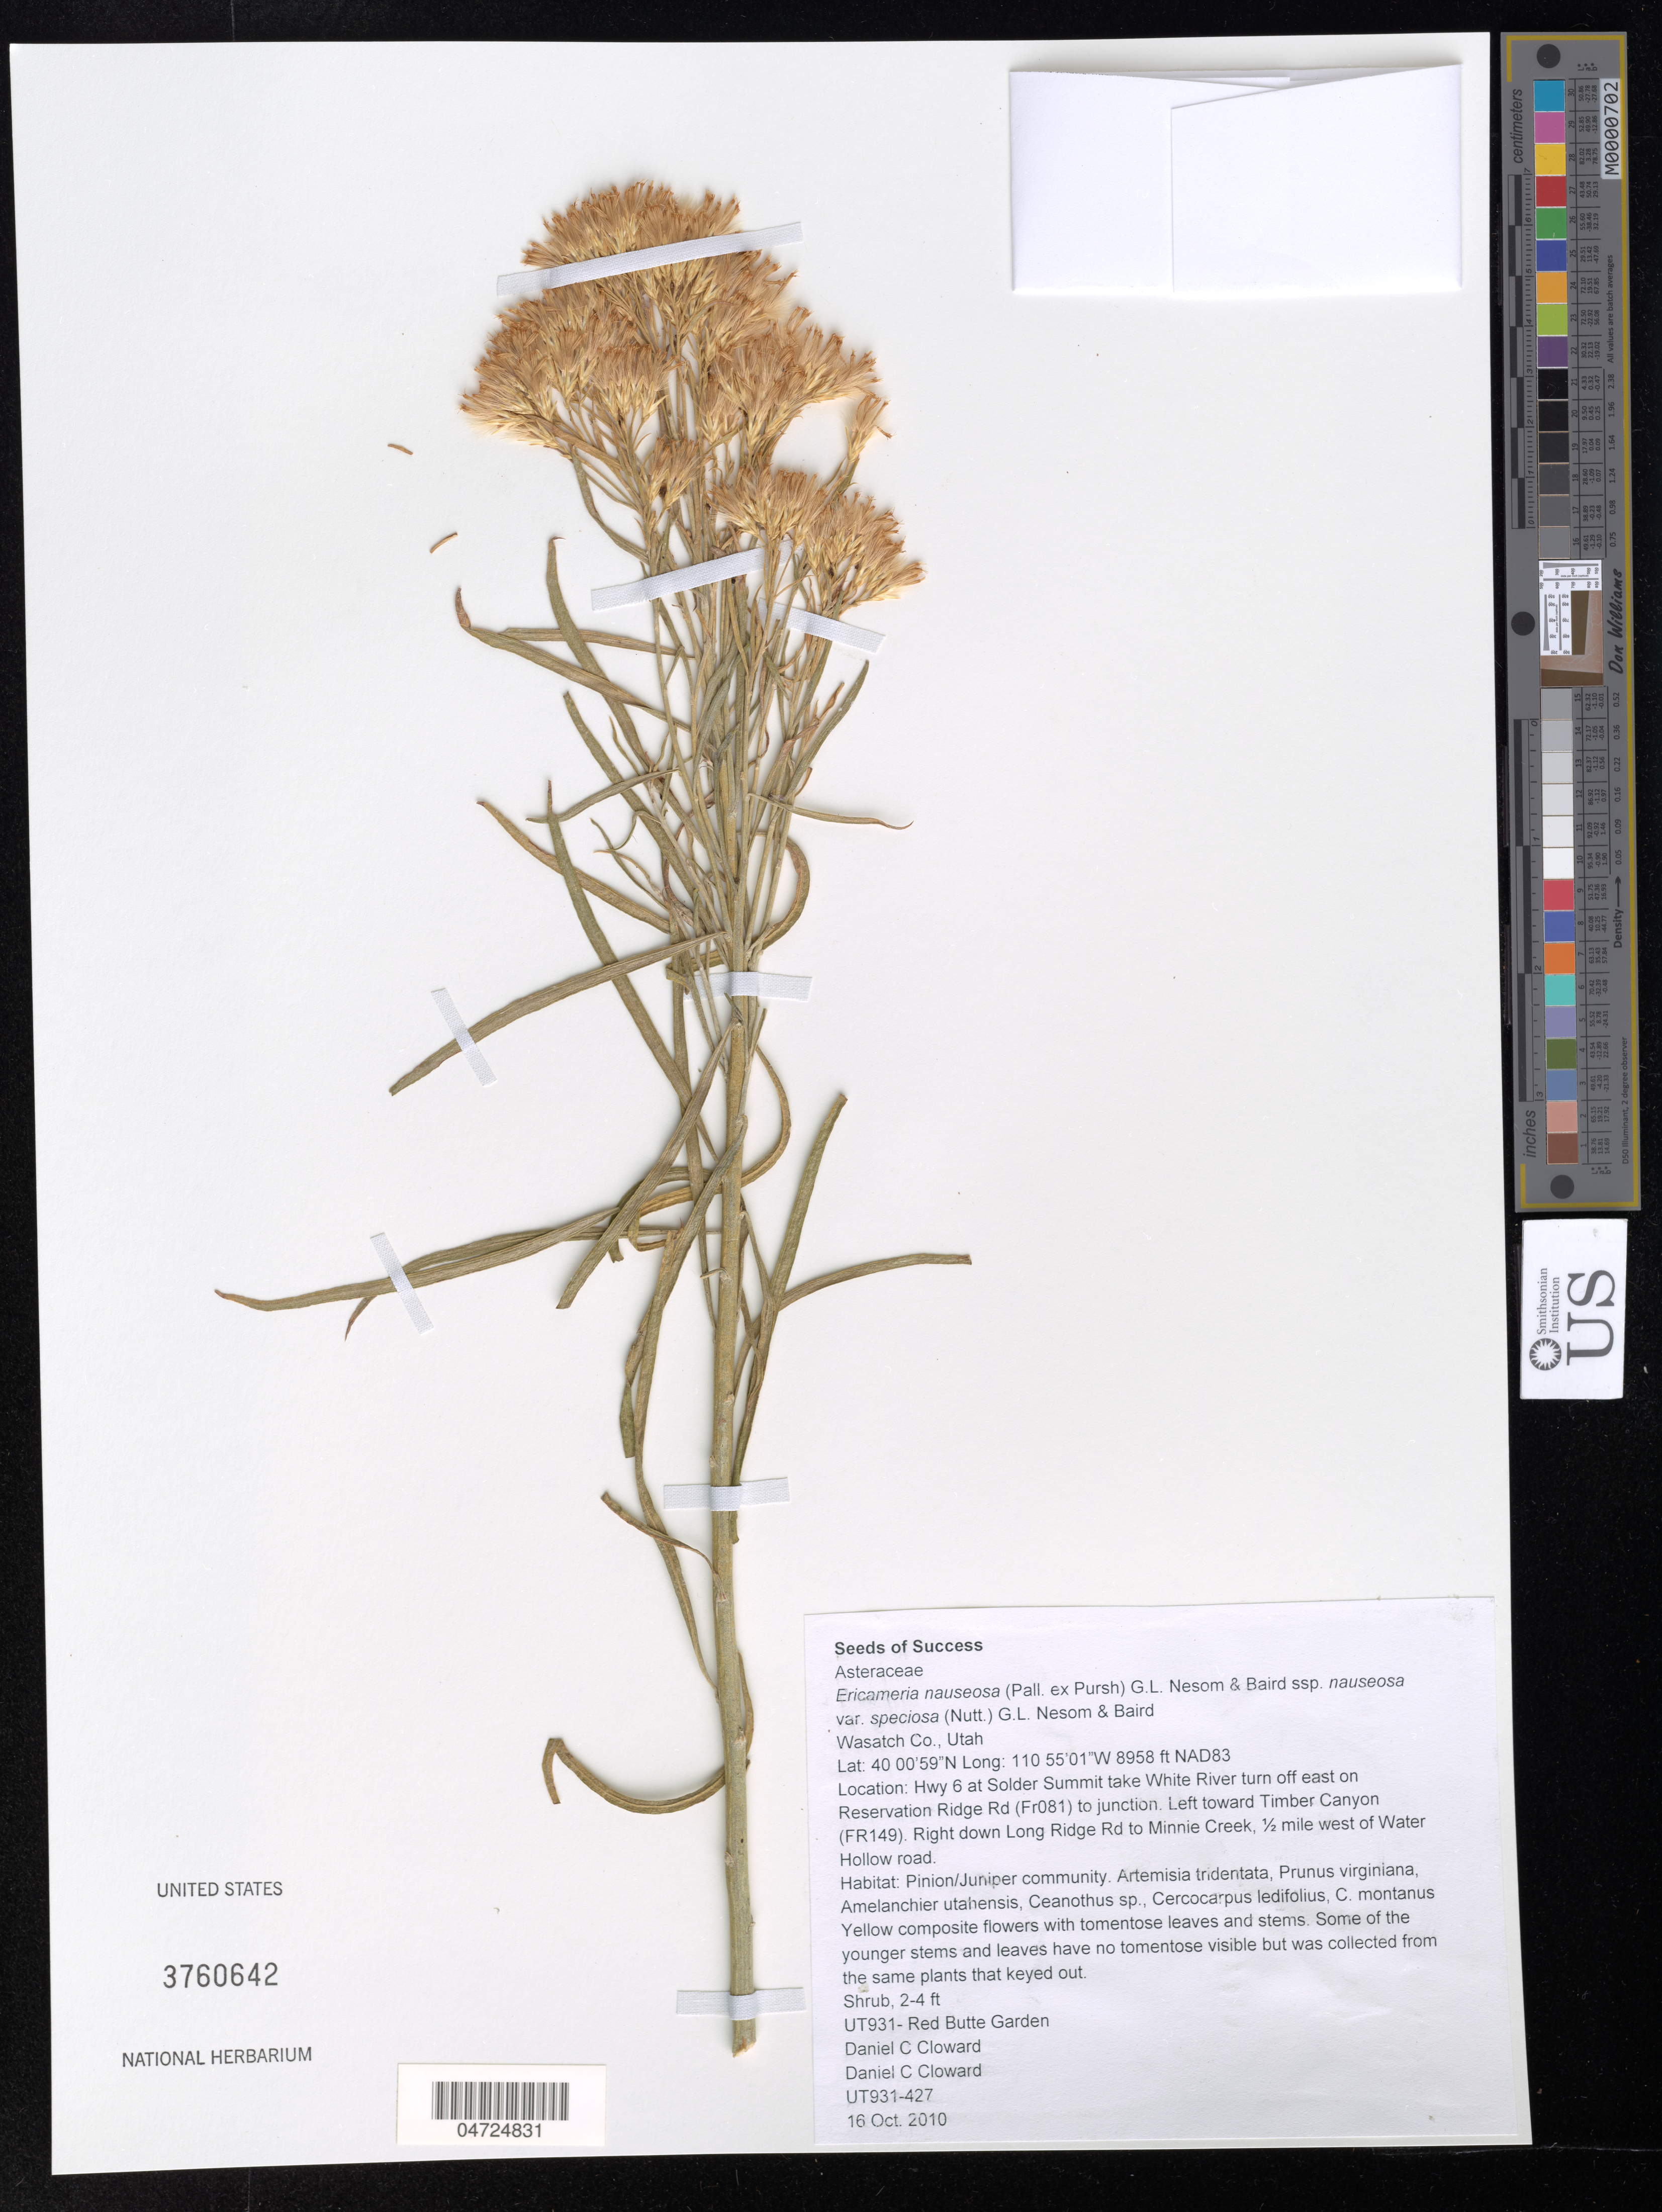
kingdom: Plantae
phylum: Tracheophyta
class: Magnoliopsida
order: Asterales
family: Asteraceae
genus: Ericameria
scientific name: Ericameria nauseosa var. nauseosa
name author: (Pall. ex Pursh) G.L. Nesom & G.I. Baird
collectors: D. Cloward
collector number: UT931-427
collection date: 2010-10-16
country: United States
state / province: Utah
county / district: Wasatch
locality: Wasatch Co. NAD83. Hwy 6 at Solder Summit take White River turn off east on Reservation Ridge Rd (Fr081) to junction. Left toward Timber Canyon (FR149). Right down Long Ridge Rd to Minnie Creek, ½ mile west of Water Hollow road. UT931-Red Butte Garden.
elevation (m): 2730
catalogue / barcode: US 3760642